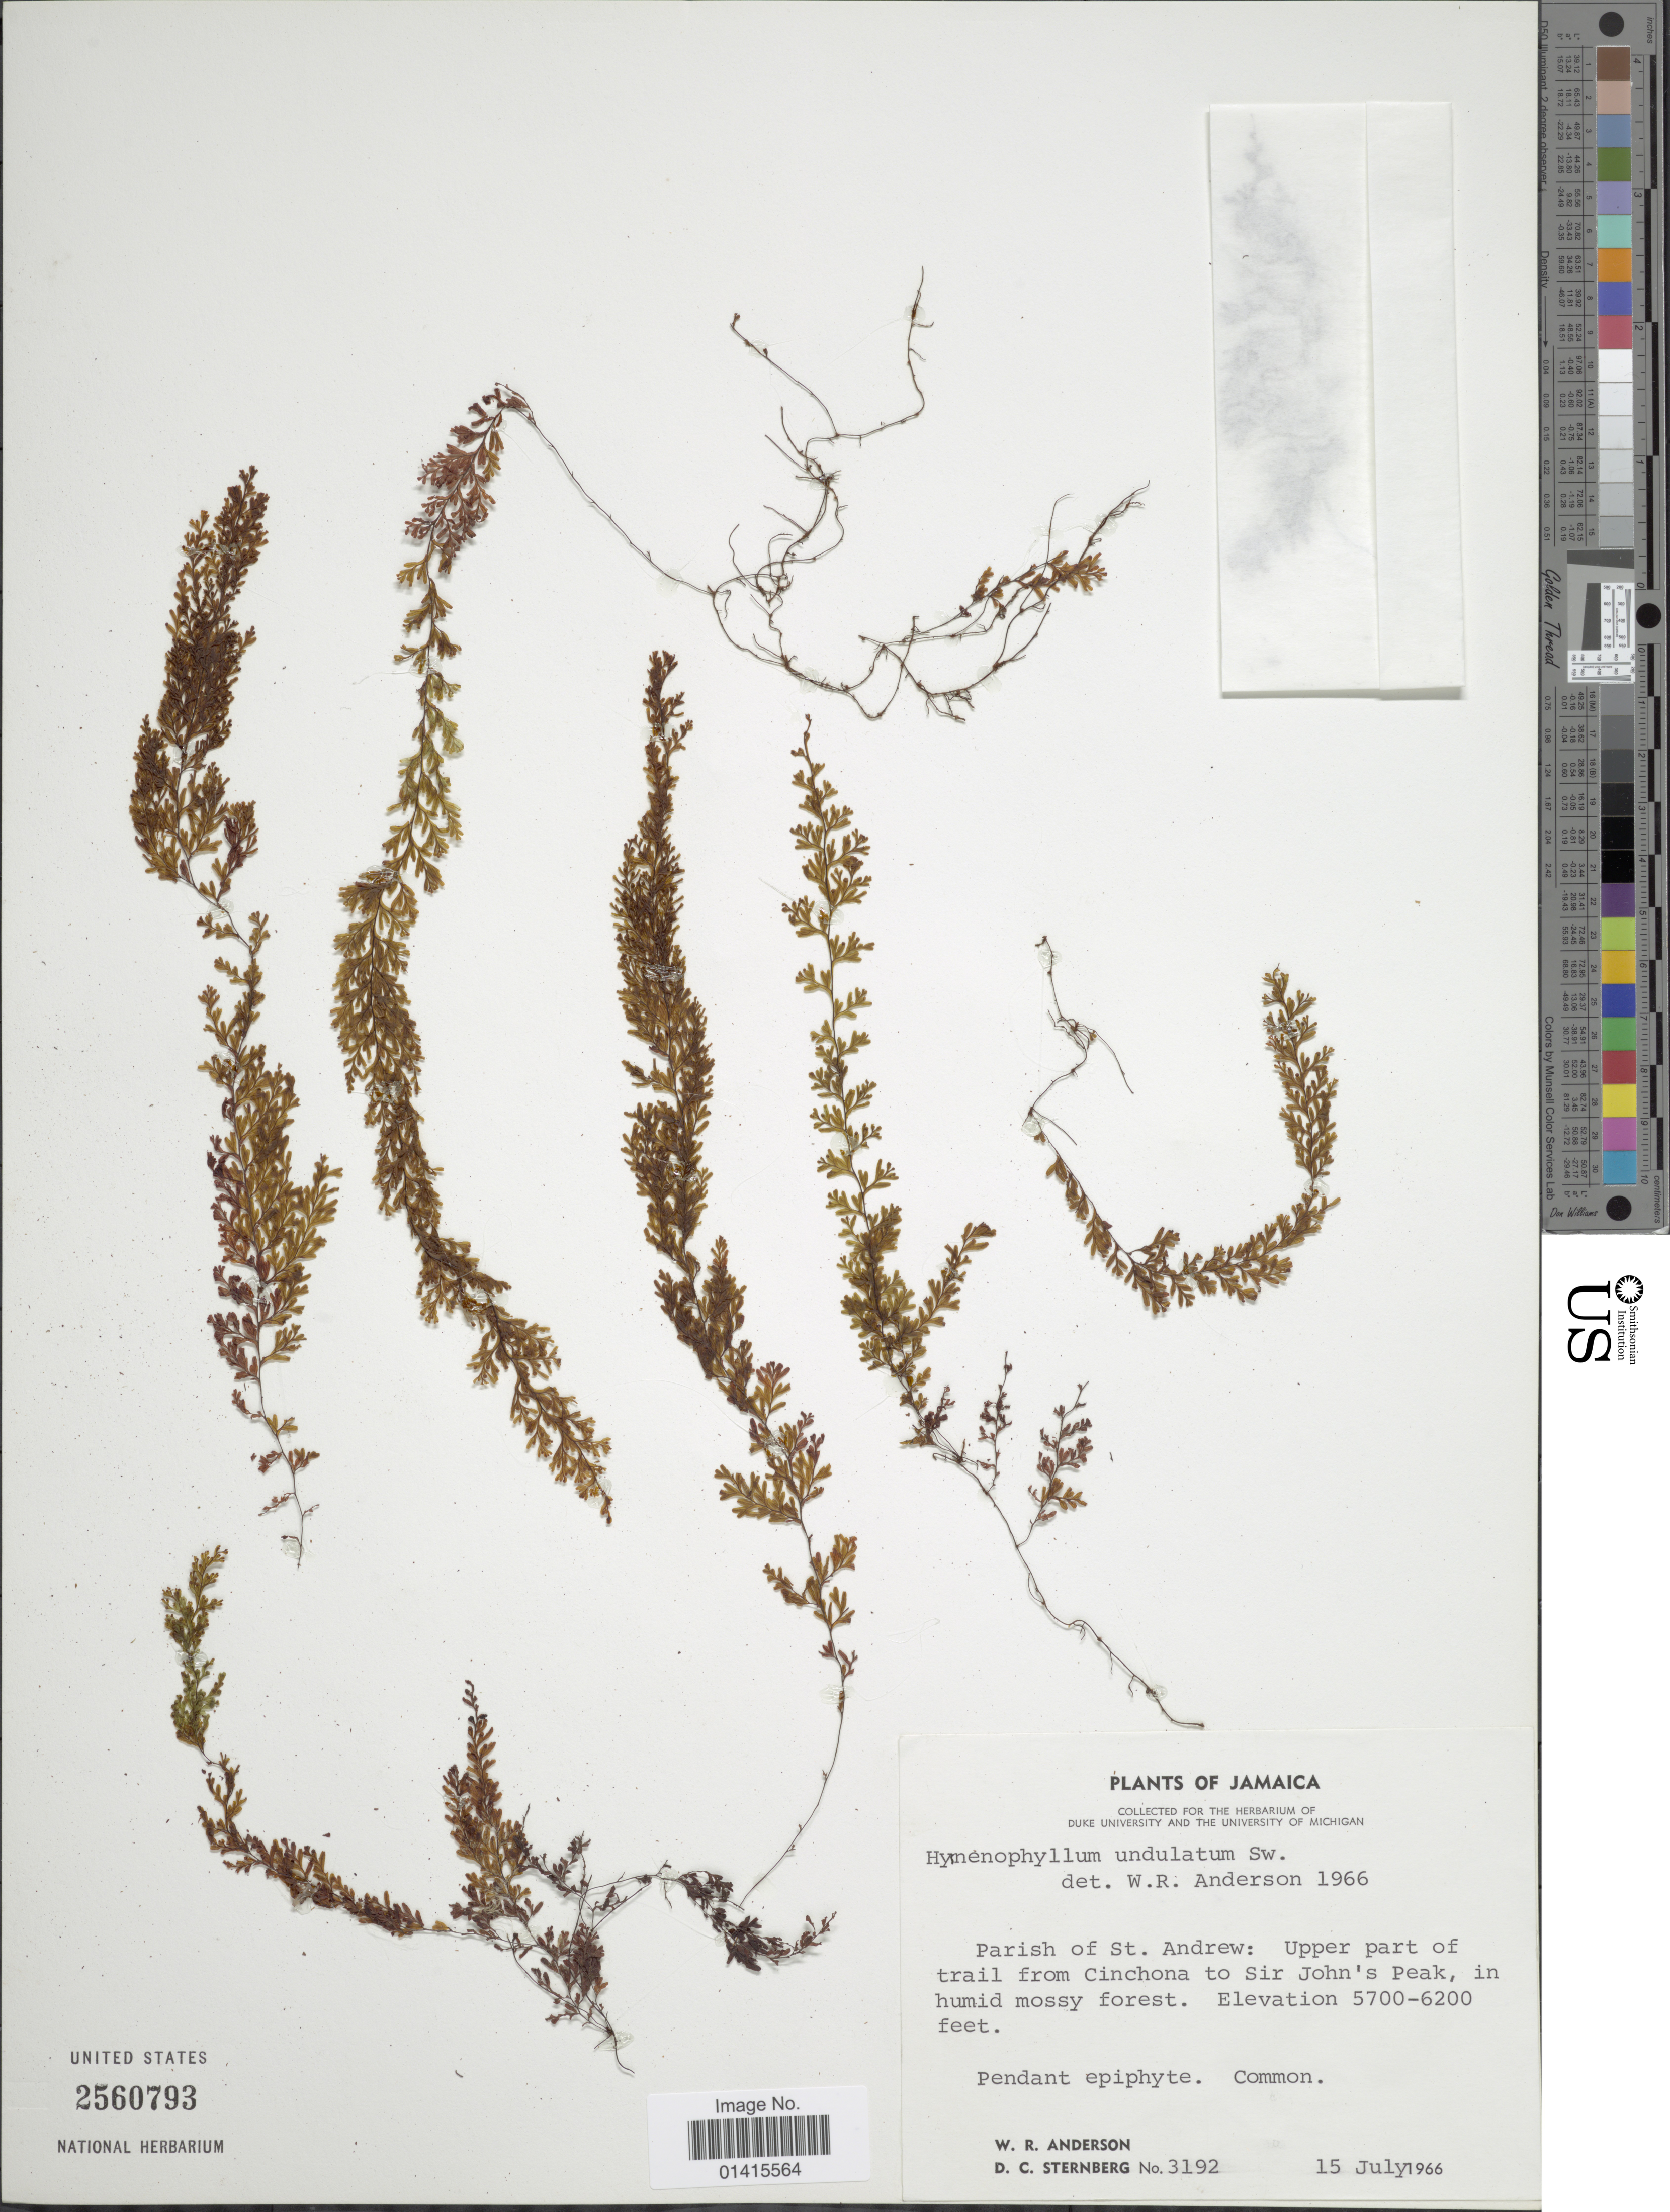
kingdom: Plantae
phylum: Tracheophyta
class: Polypodiopsida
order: Hymenophyllales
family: Hymenophyllaceae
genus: Hymenophyllum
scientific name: Hymenophyllum undulatum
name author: (Sw.) Sw.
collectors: W. Anderson & D. Sternberg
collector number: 3192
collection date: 1966-07-15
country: Jamaica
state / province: Saint Andrew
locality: Parish of St. Andrew: upper part of trail from Cinchona to Sir John's Peak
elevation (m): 1737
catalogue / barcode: US 2560793